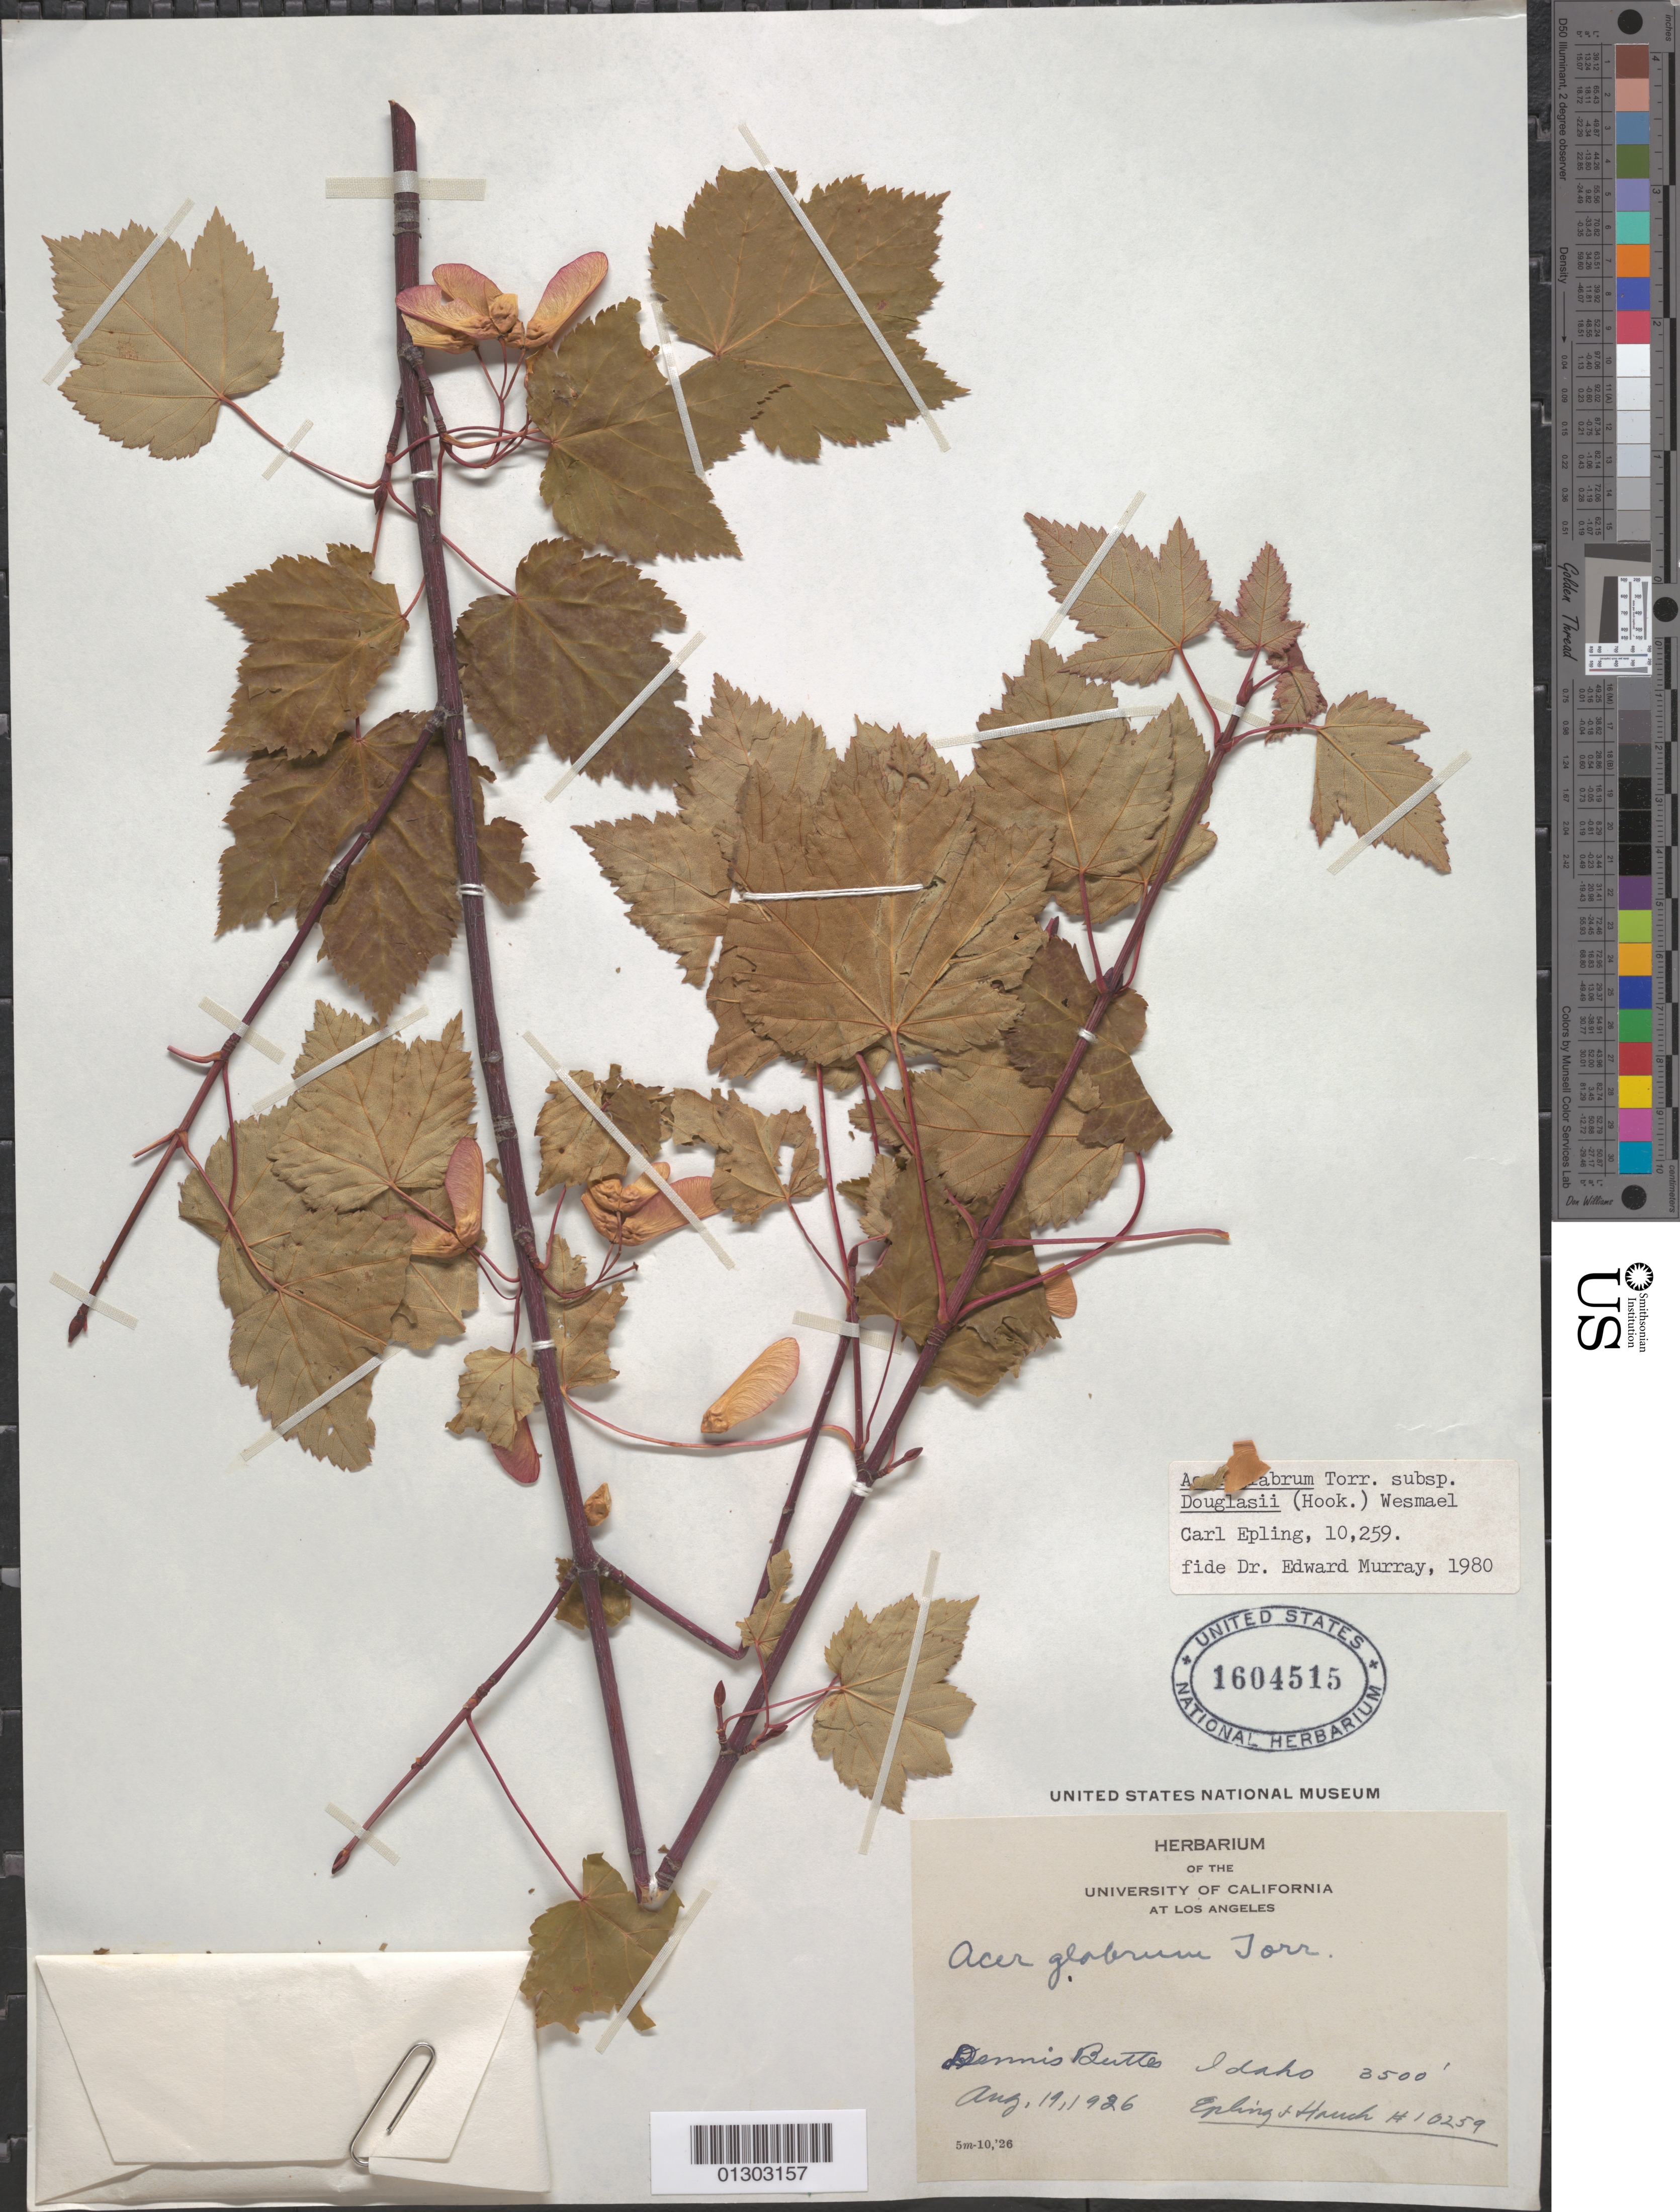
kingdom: Plantae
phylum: Tracheophyta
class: Magnoliopsida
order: Sapindales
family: Sapindaceae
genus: Acer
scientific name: Acer glabrum var. douglasii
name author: (Hook.) Dippel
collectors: C. C. Epling & -. Hauch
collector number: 10259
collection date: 1926-08-19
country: United States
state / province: Idaho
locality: Dennis Butte.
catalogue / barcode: US 1604515